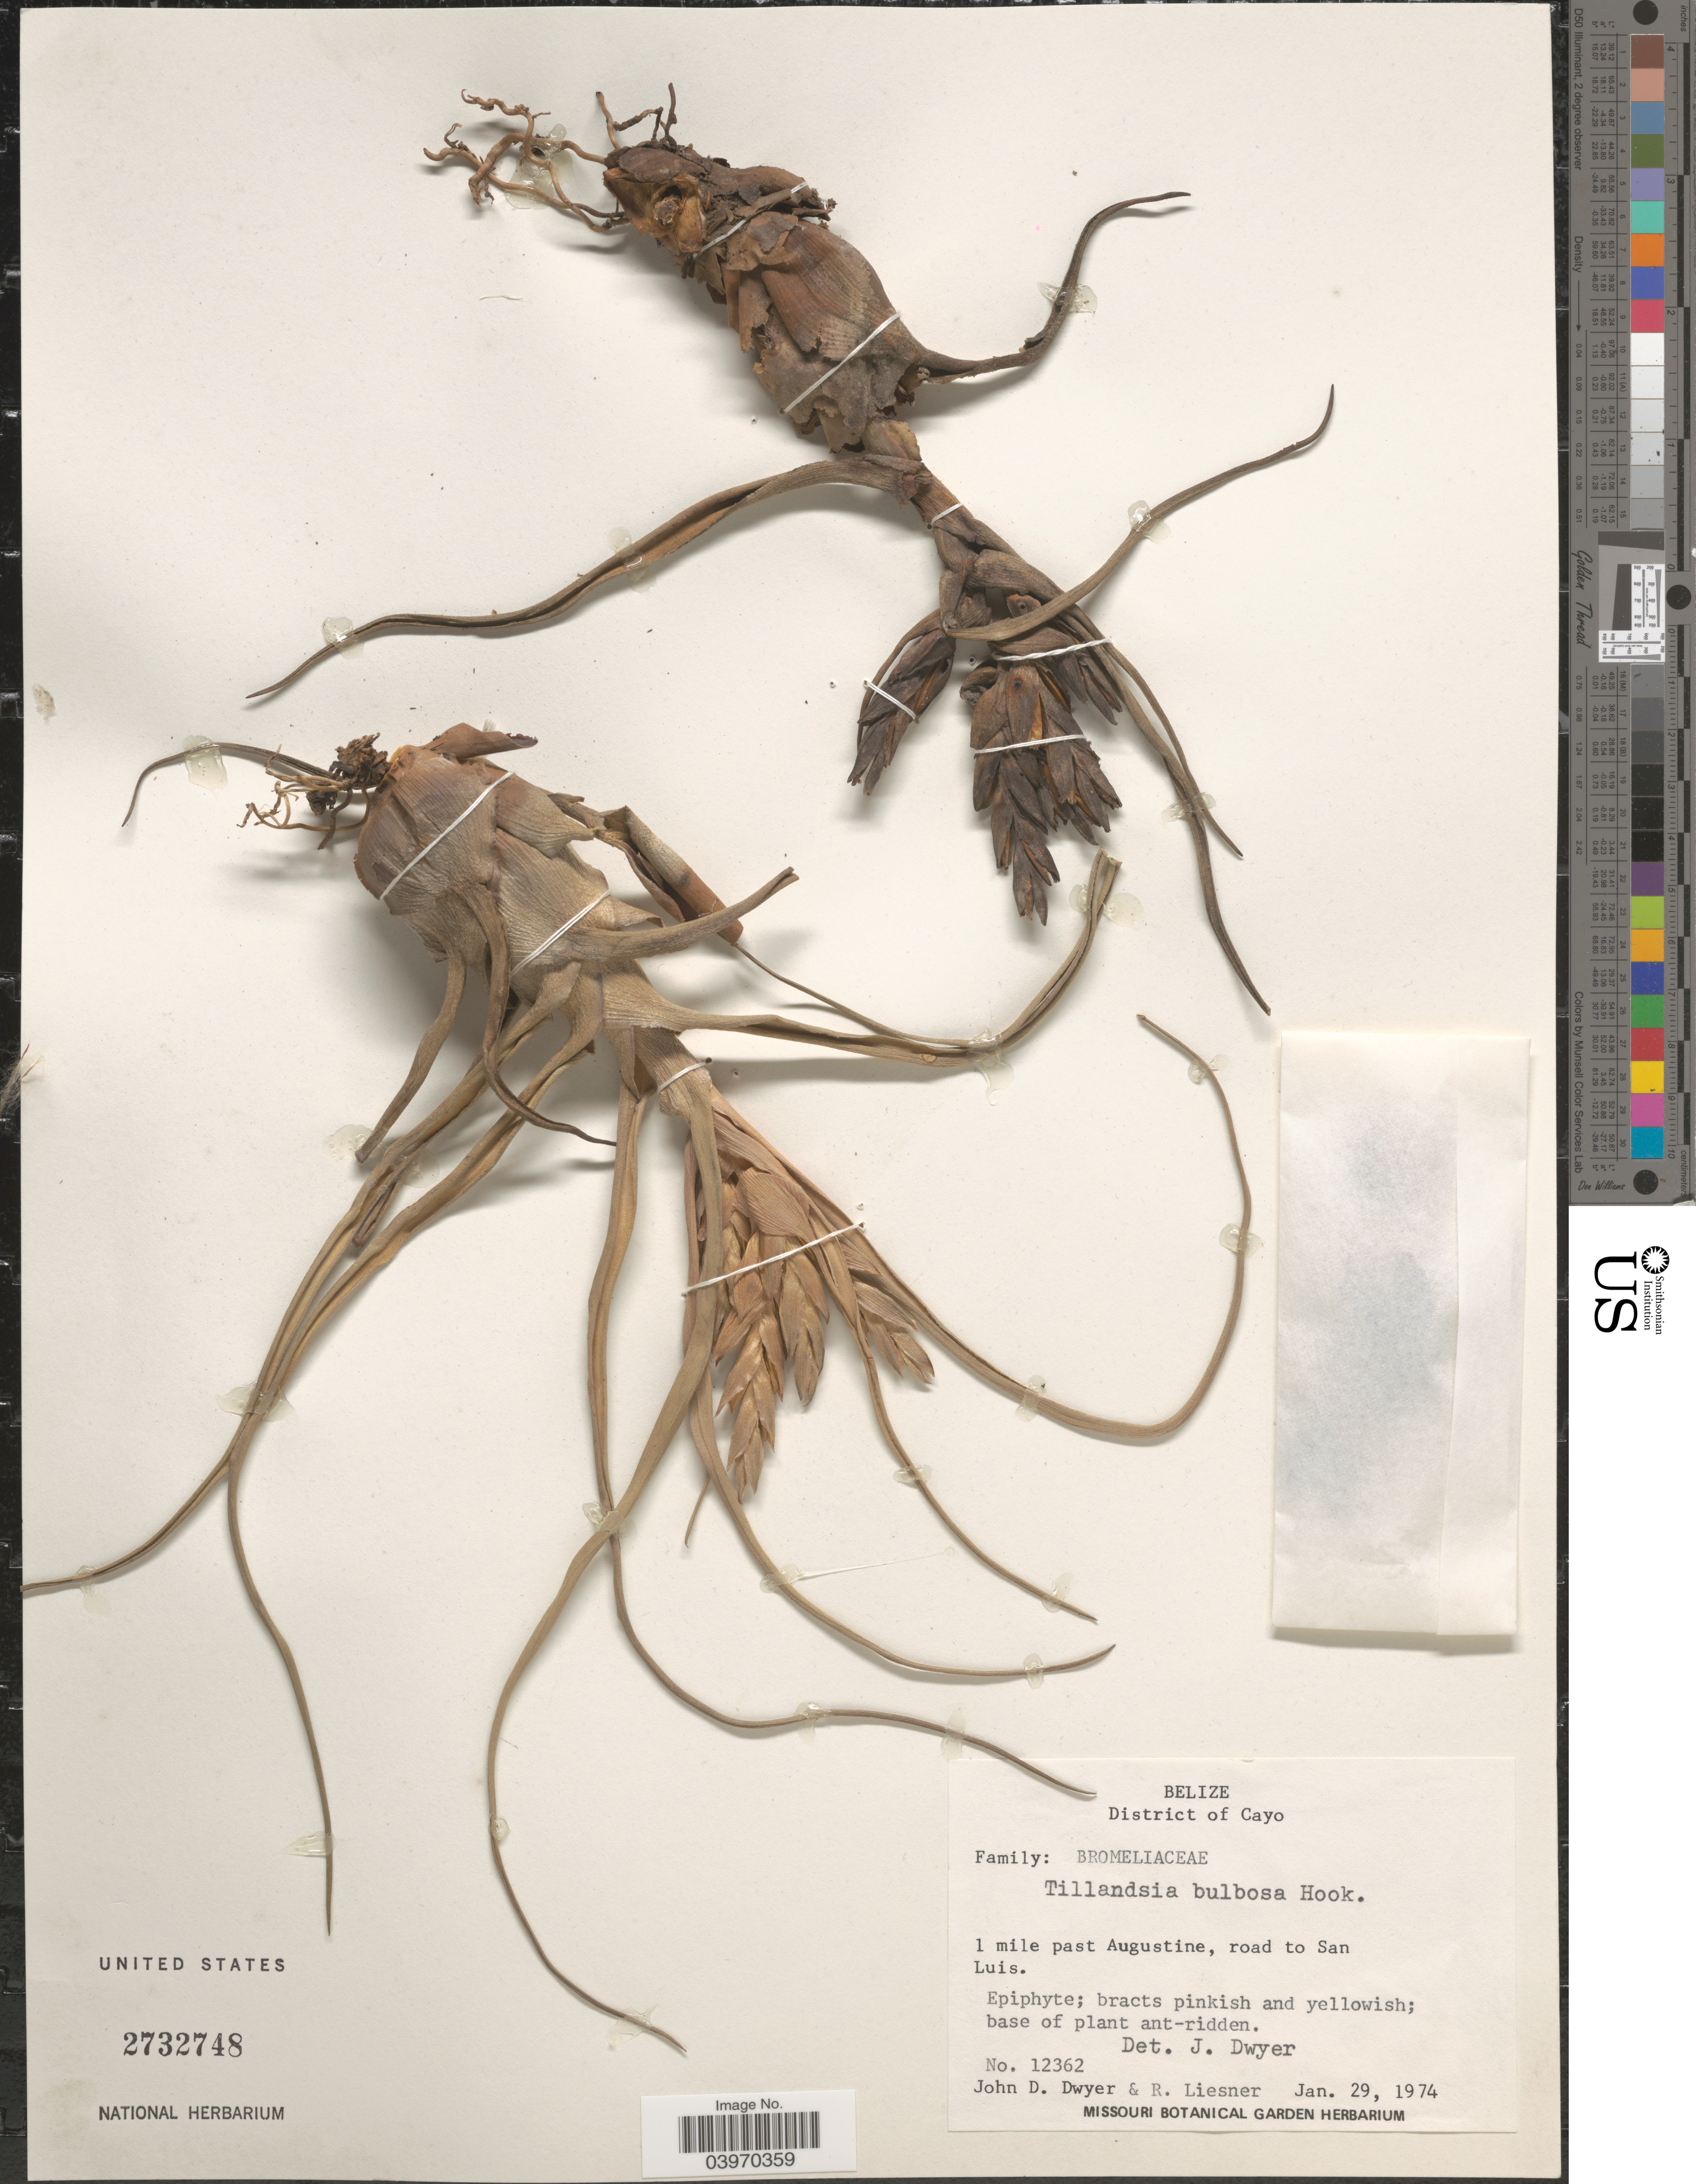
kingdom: Plantae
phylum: Tracheophyta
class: Liliopsida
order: Poales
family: Bromeliaceae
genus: Tillandsia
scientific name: Tillandsia bulbosa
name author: Hook.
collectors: J. D. Dwyer & R. L. Liesner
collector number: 12362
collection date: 1974-01-29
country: Belize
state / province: Cayo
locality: District of Cayo. 1 miles past Augustine, road to San Luis.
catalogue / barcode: US 2732748